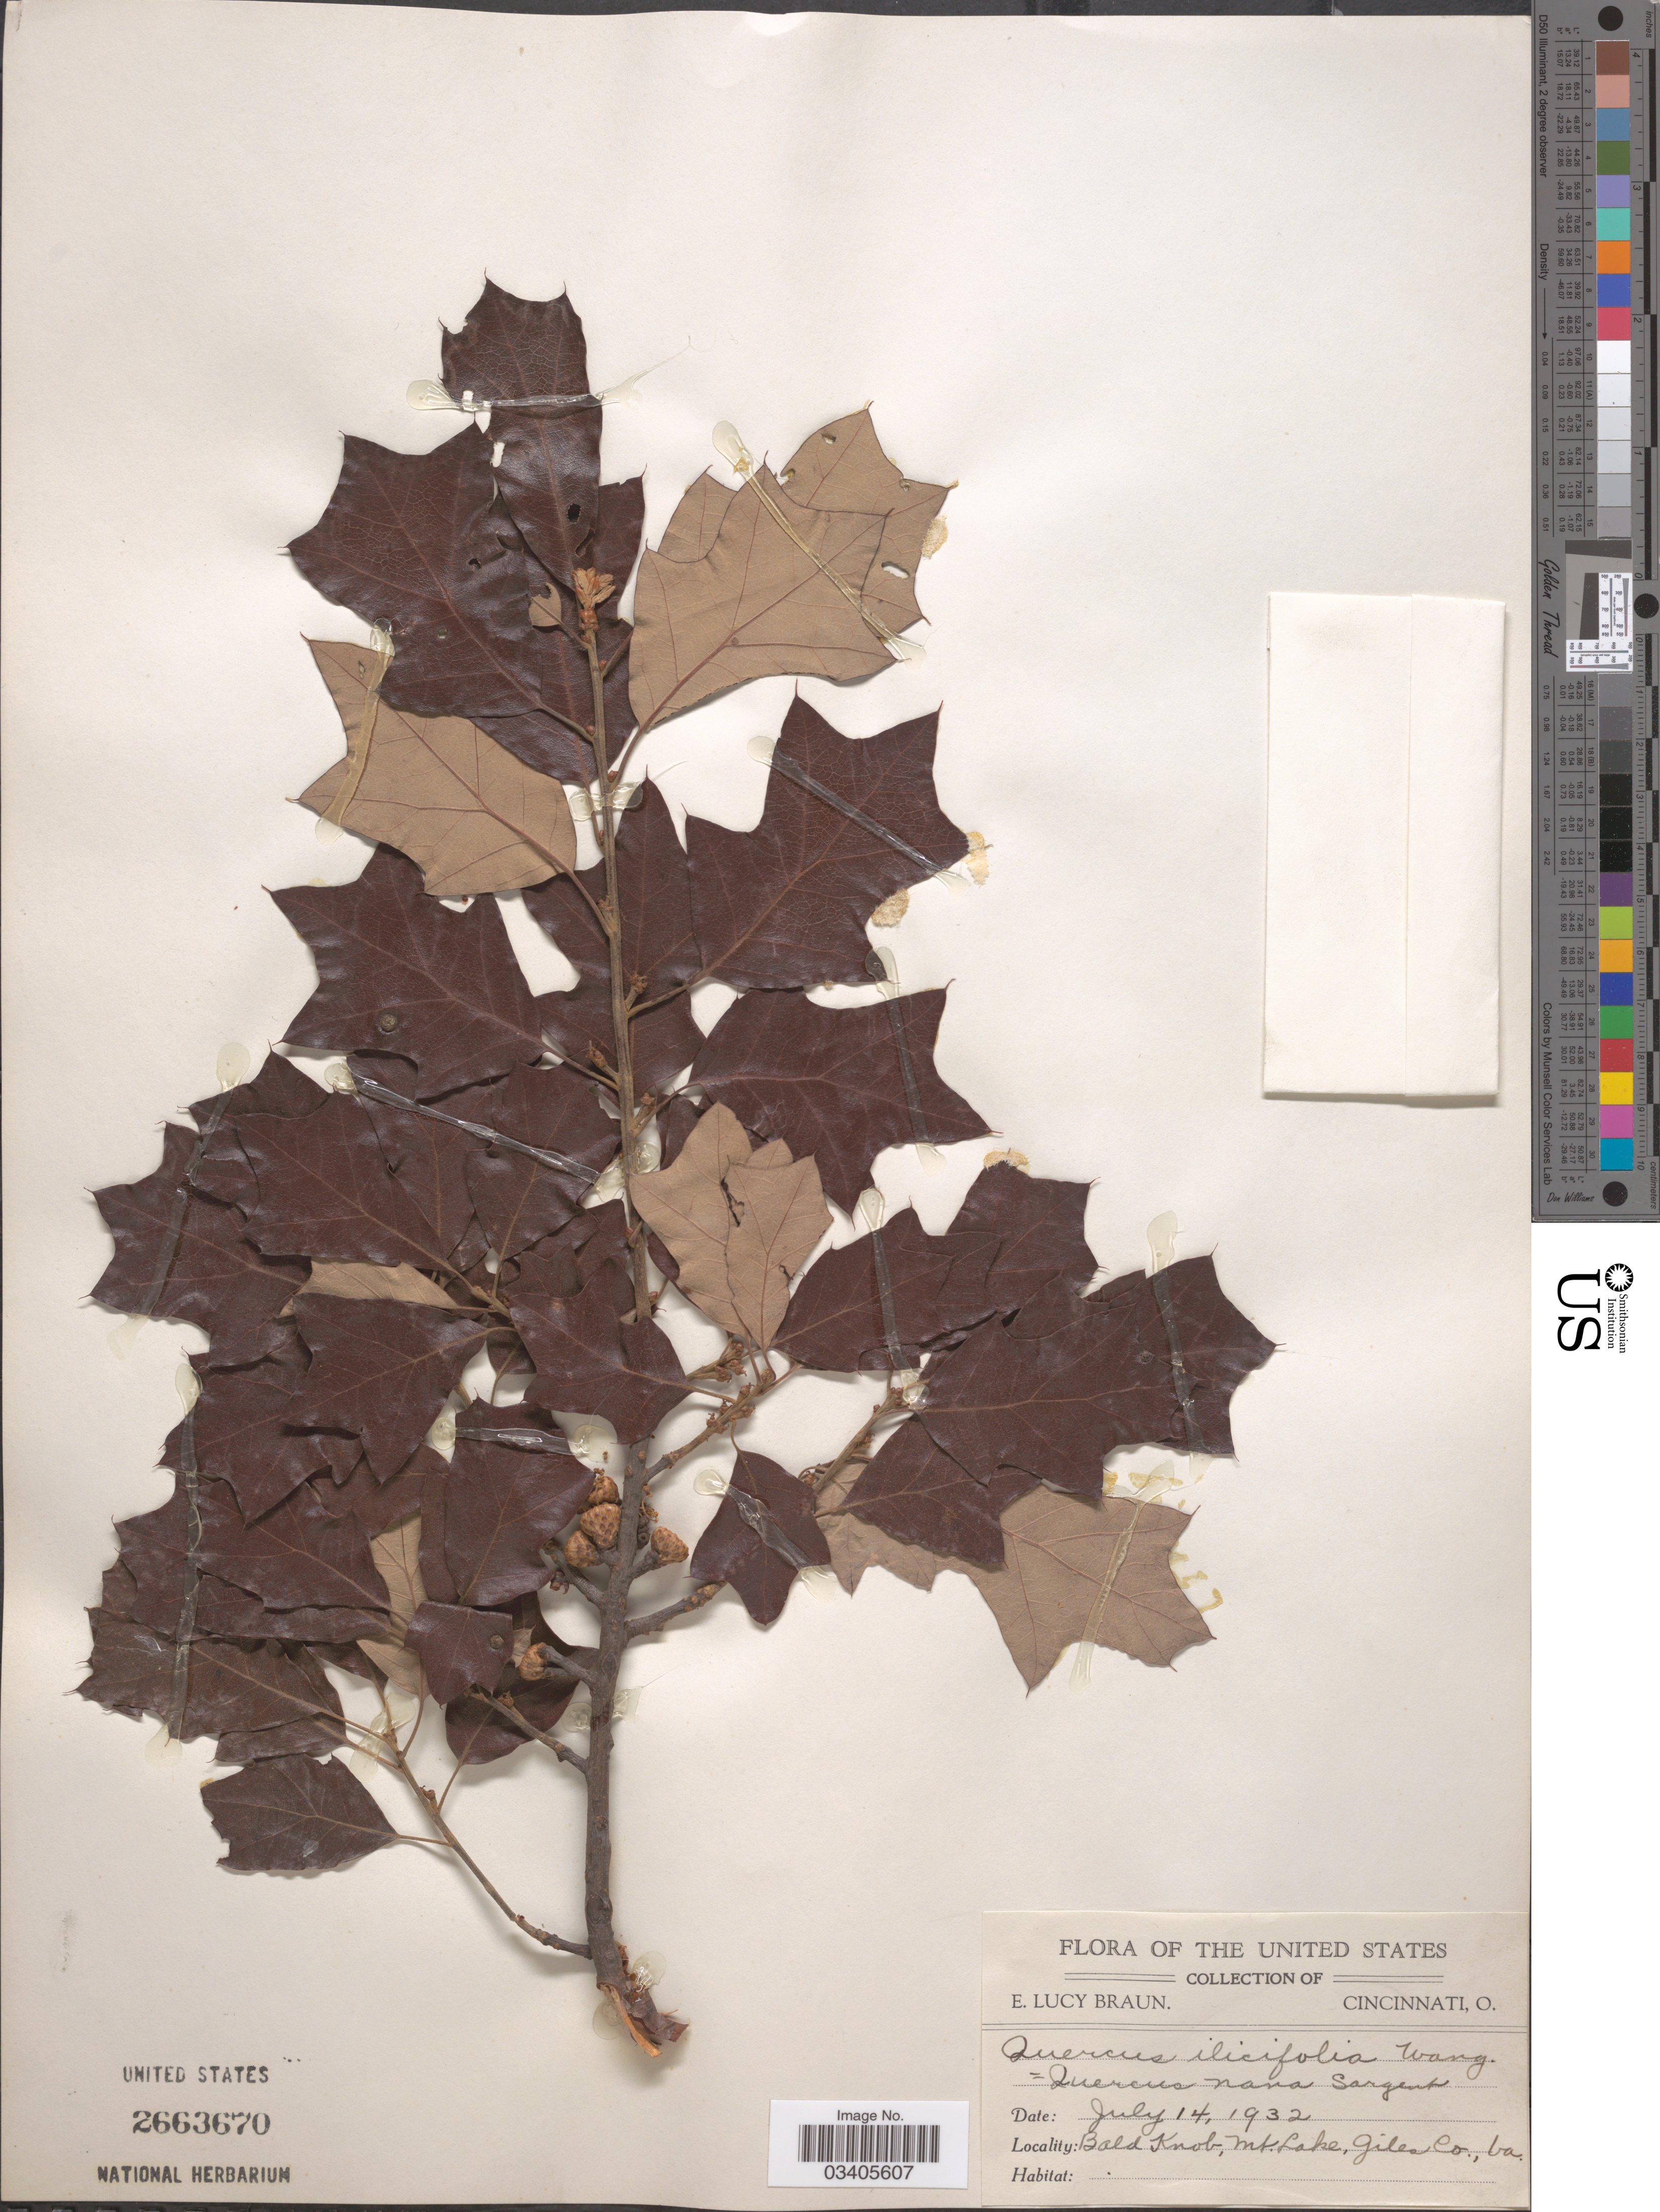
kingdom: Plantae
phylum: Tracheophyta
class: Magnoliopsida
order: Fagales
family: Fagaceae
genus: Quercus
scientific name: Quercus ilicifolia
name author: Wangenh.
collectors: E. L. Braun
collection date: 1932-07-14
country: United States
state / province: Virginia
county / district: Giles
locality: Bold Knob, Mt. Lake, Giles Co.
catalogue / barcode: US 2663670